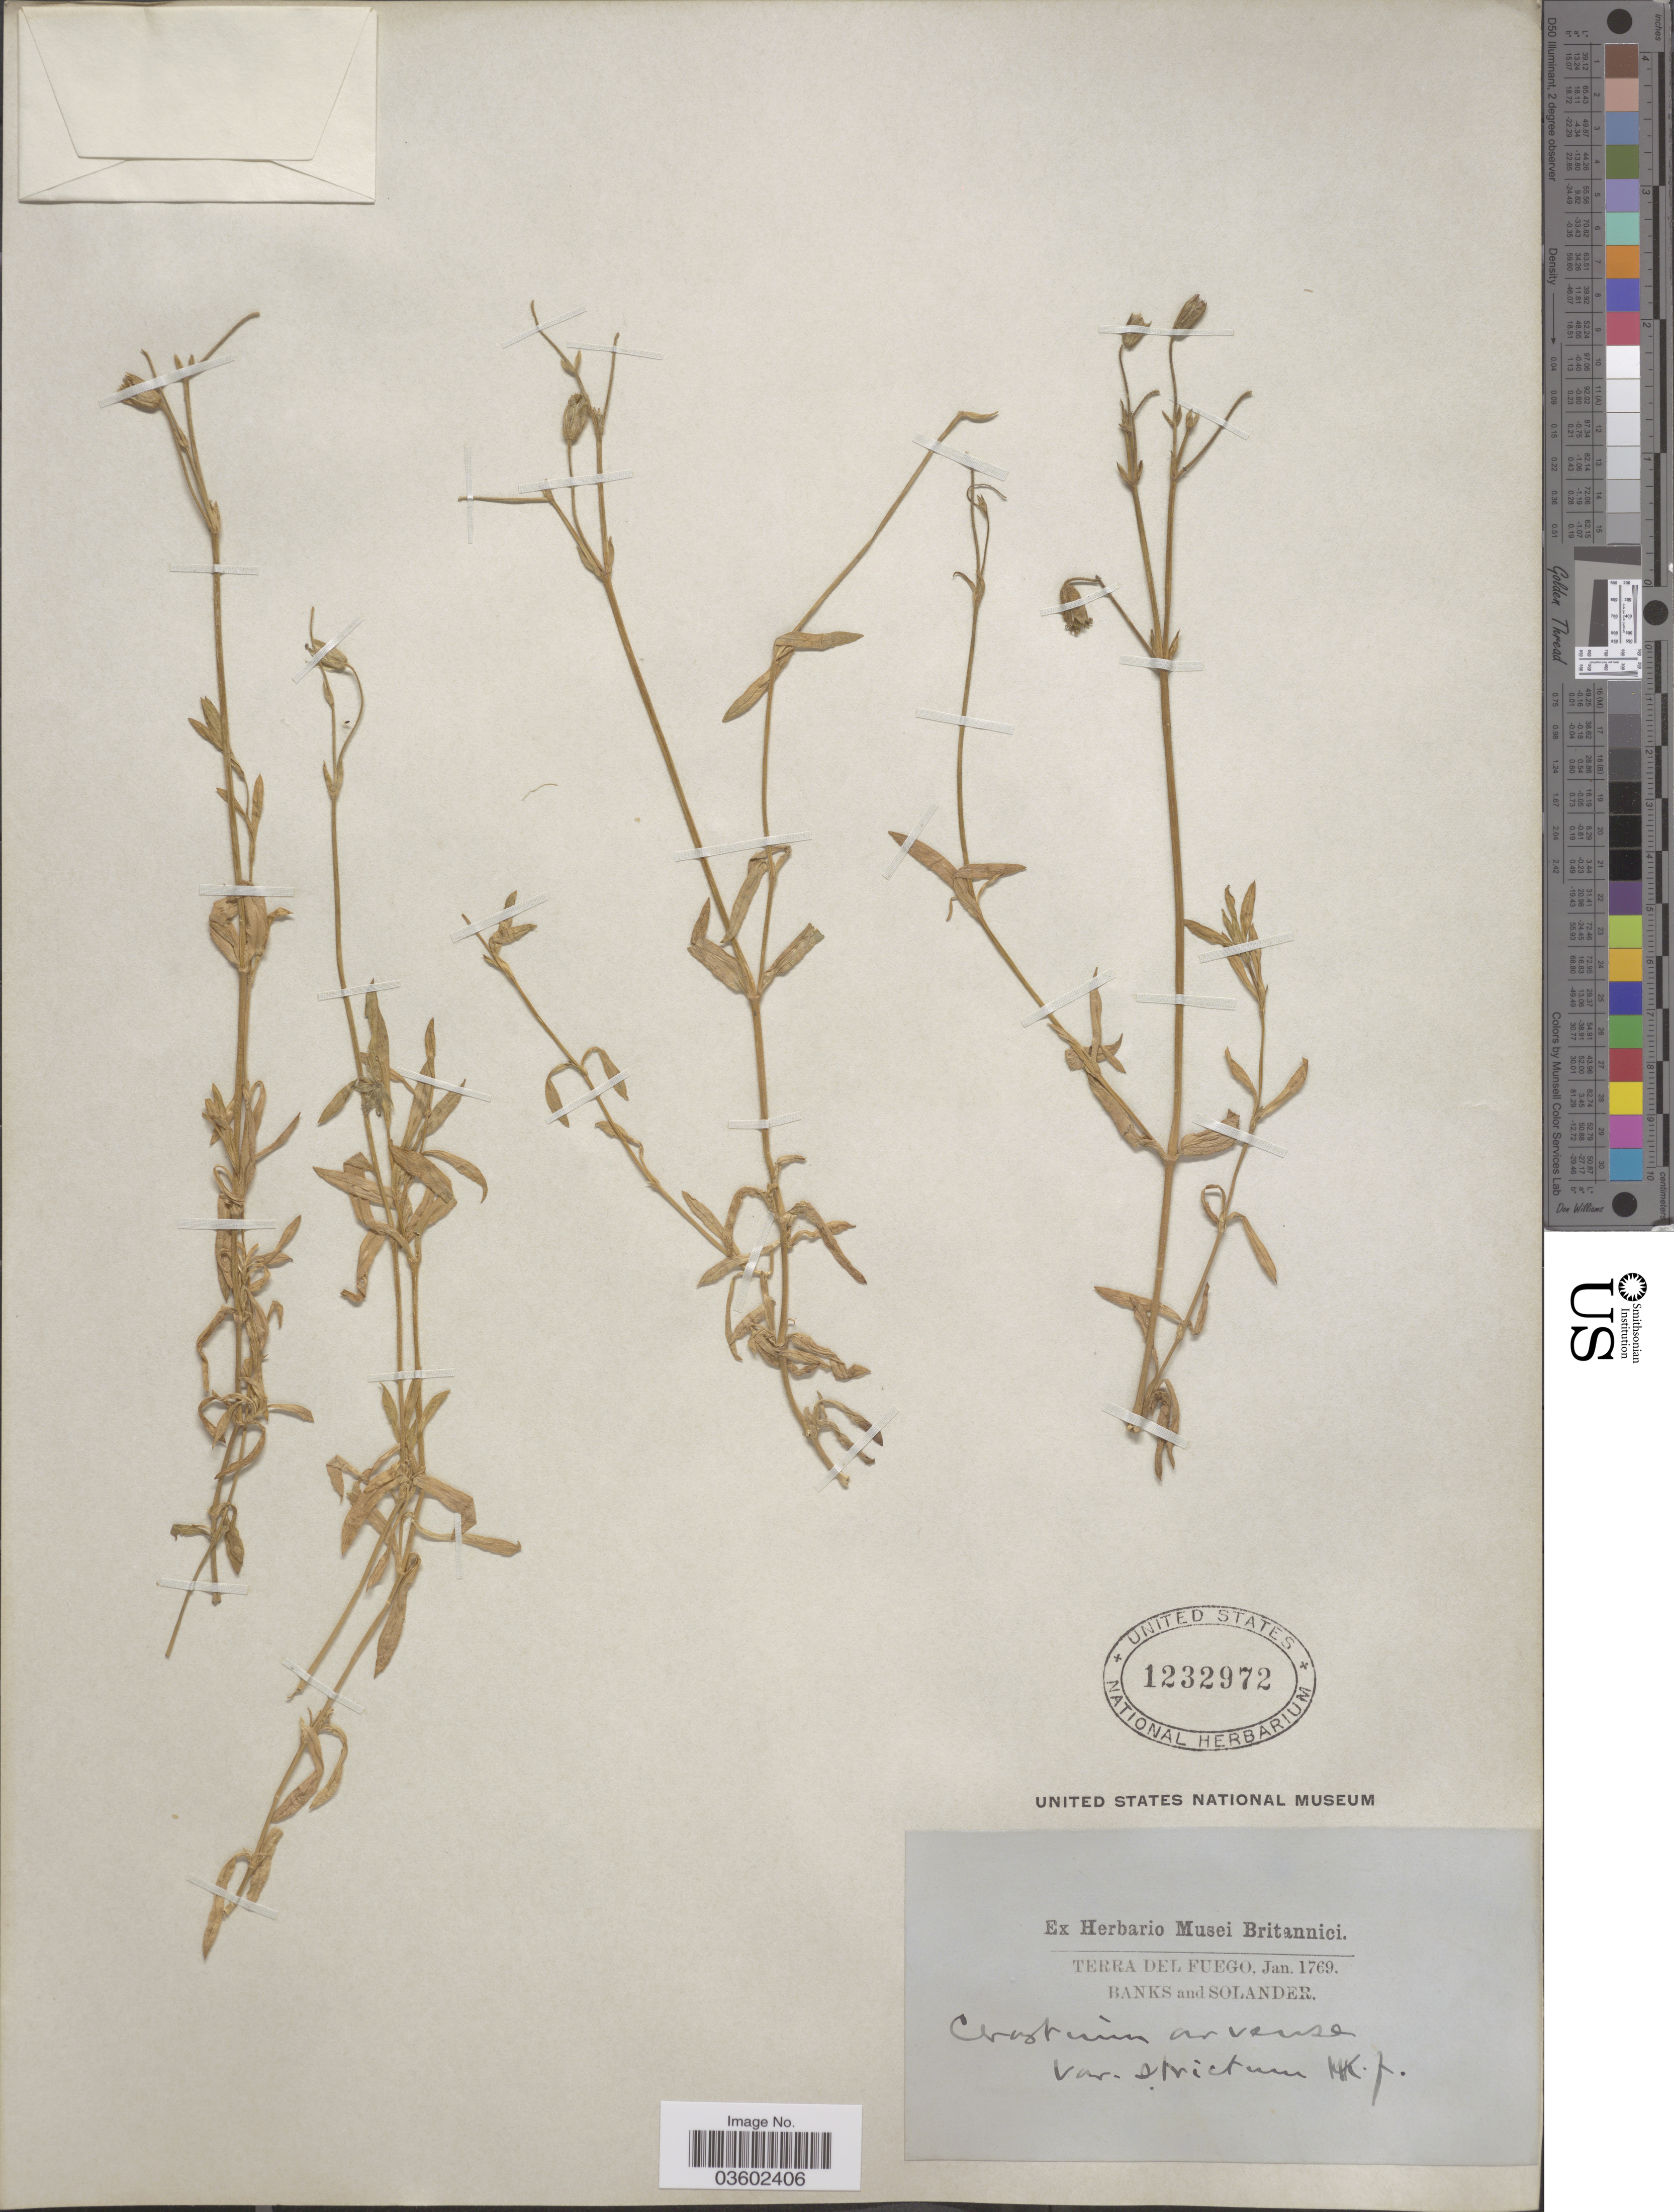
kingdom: Plantae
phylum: Tracheophyta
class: Magnoliopsida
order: Caryophyllales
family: Caryophyllaceae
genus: Cerastium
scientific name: Cerastium arvense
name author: L.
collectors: -- Banks & -- Solander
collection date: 1769-01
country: Argentina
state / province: Tierra del Fuego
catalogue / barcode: US 1232972